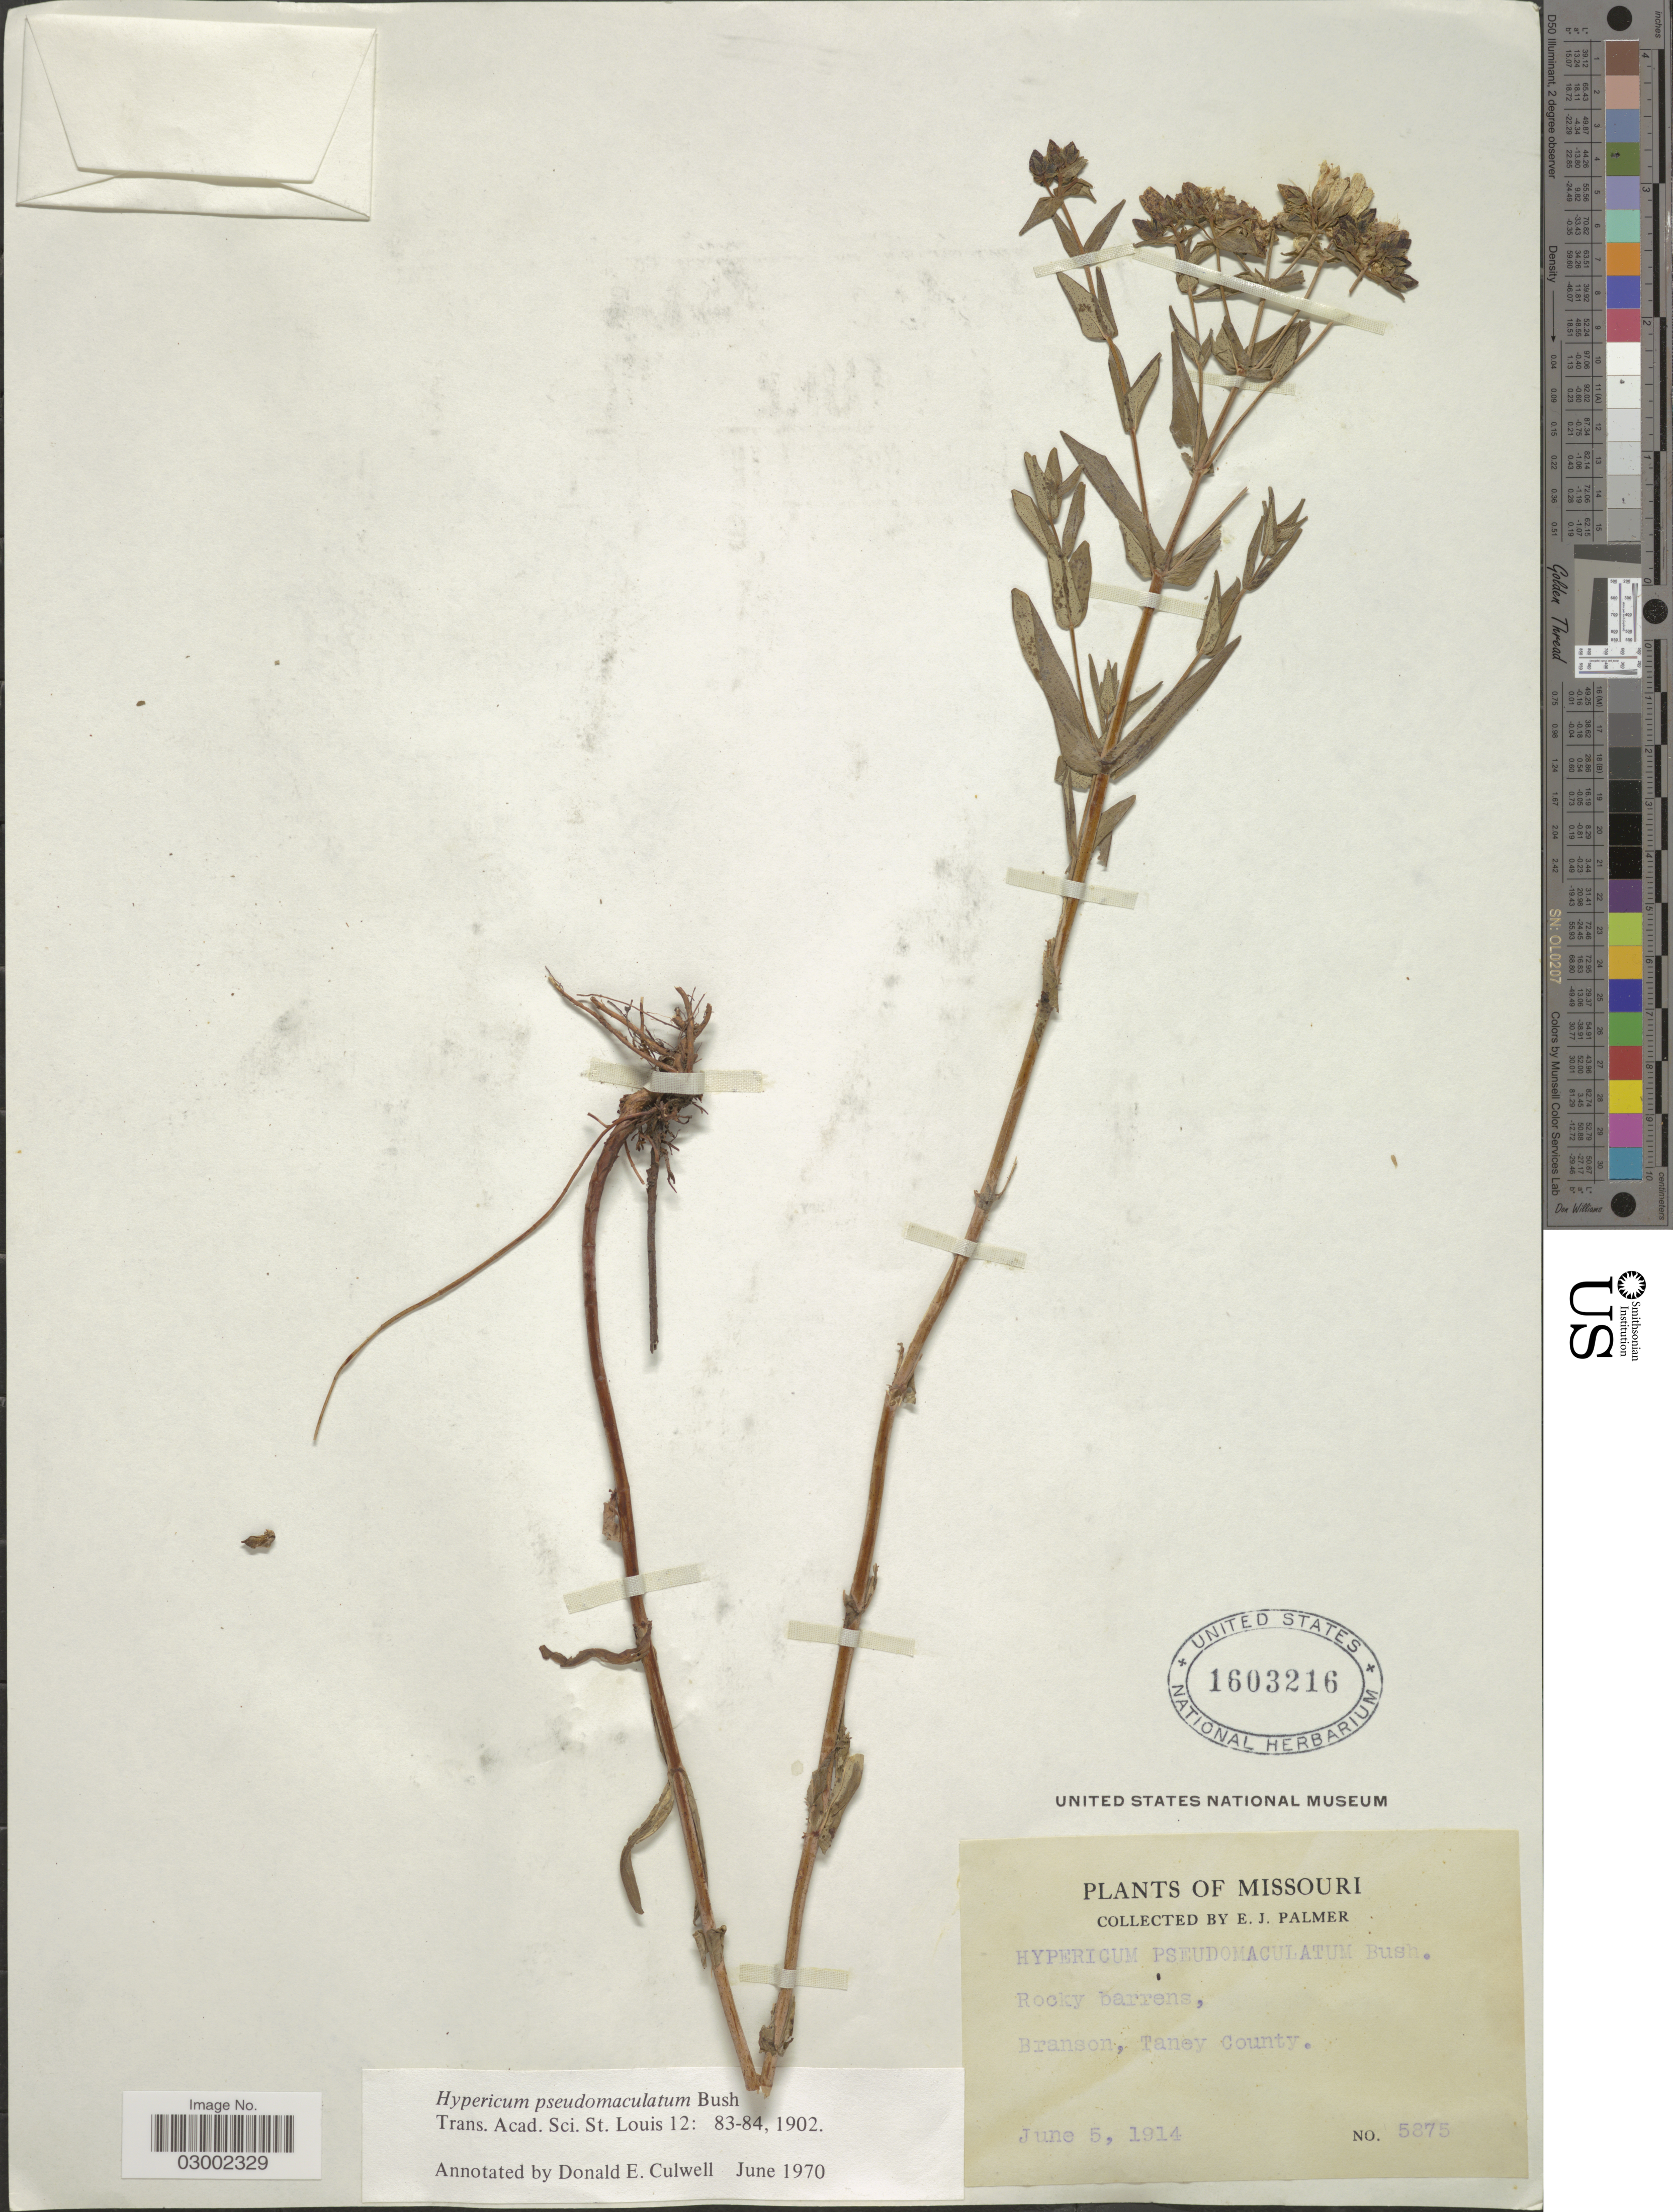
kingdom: Plantae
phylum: Tracheophyta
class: Magnoliopsida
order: Malpighiales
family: Hypericaceae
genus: Hypericum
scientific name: Hypericum pseudomaculatum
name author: Bush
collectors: E. J. Palmer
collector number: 5875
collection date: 1914-06-05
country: United States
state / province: Missouri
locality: Branson, Taney County.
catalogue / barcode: US 1603216